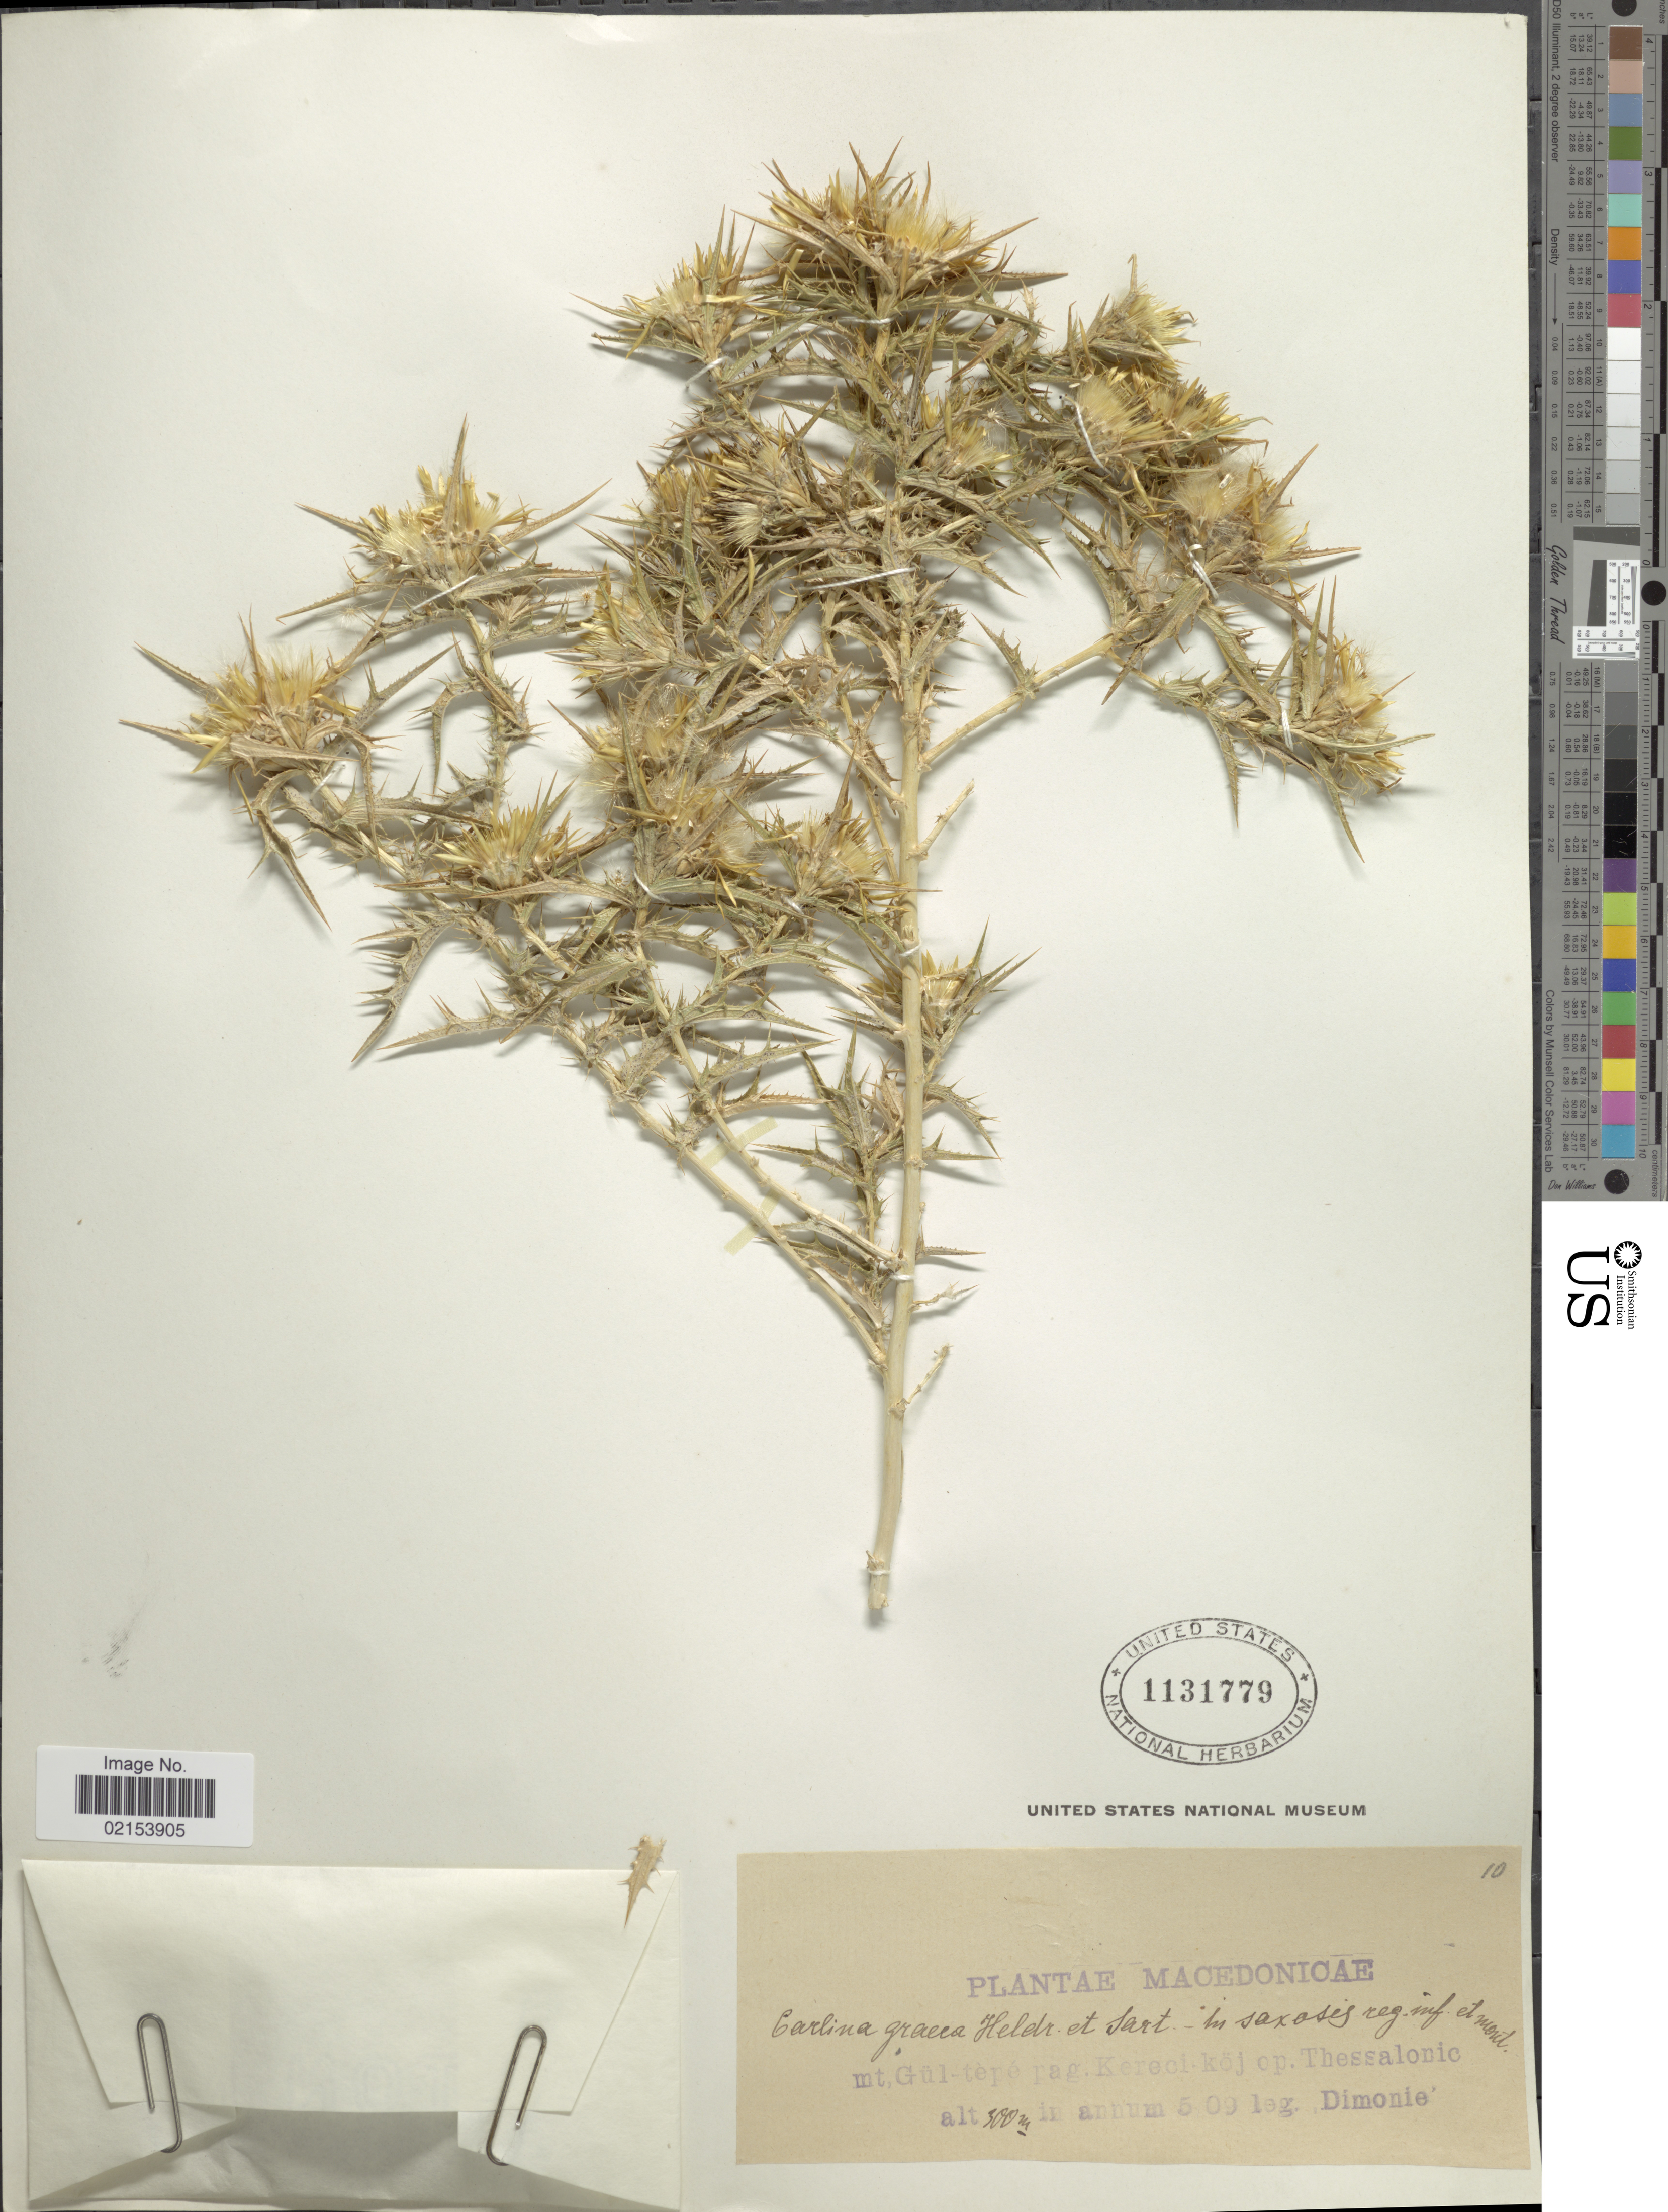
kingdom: Plantae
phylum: Tracheophyta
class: Magnoliopsida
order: Asterales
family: Asteraceae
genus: Carlina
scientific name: Carlina graeca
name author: Heldr. & Sart.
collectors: -. Dimonie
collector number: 10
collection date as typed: Transcribed d/m/y: /5/9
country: North Macedonia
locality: Mt. Gul-tepe pag. Kereci kej op Thessalonic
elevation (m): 300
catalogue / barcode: US 1131779